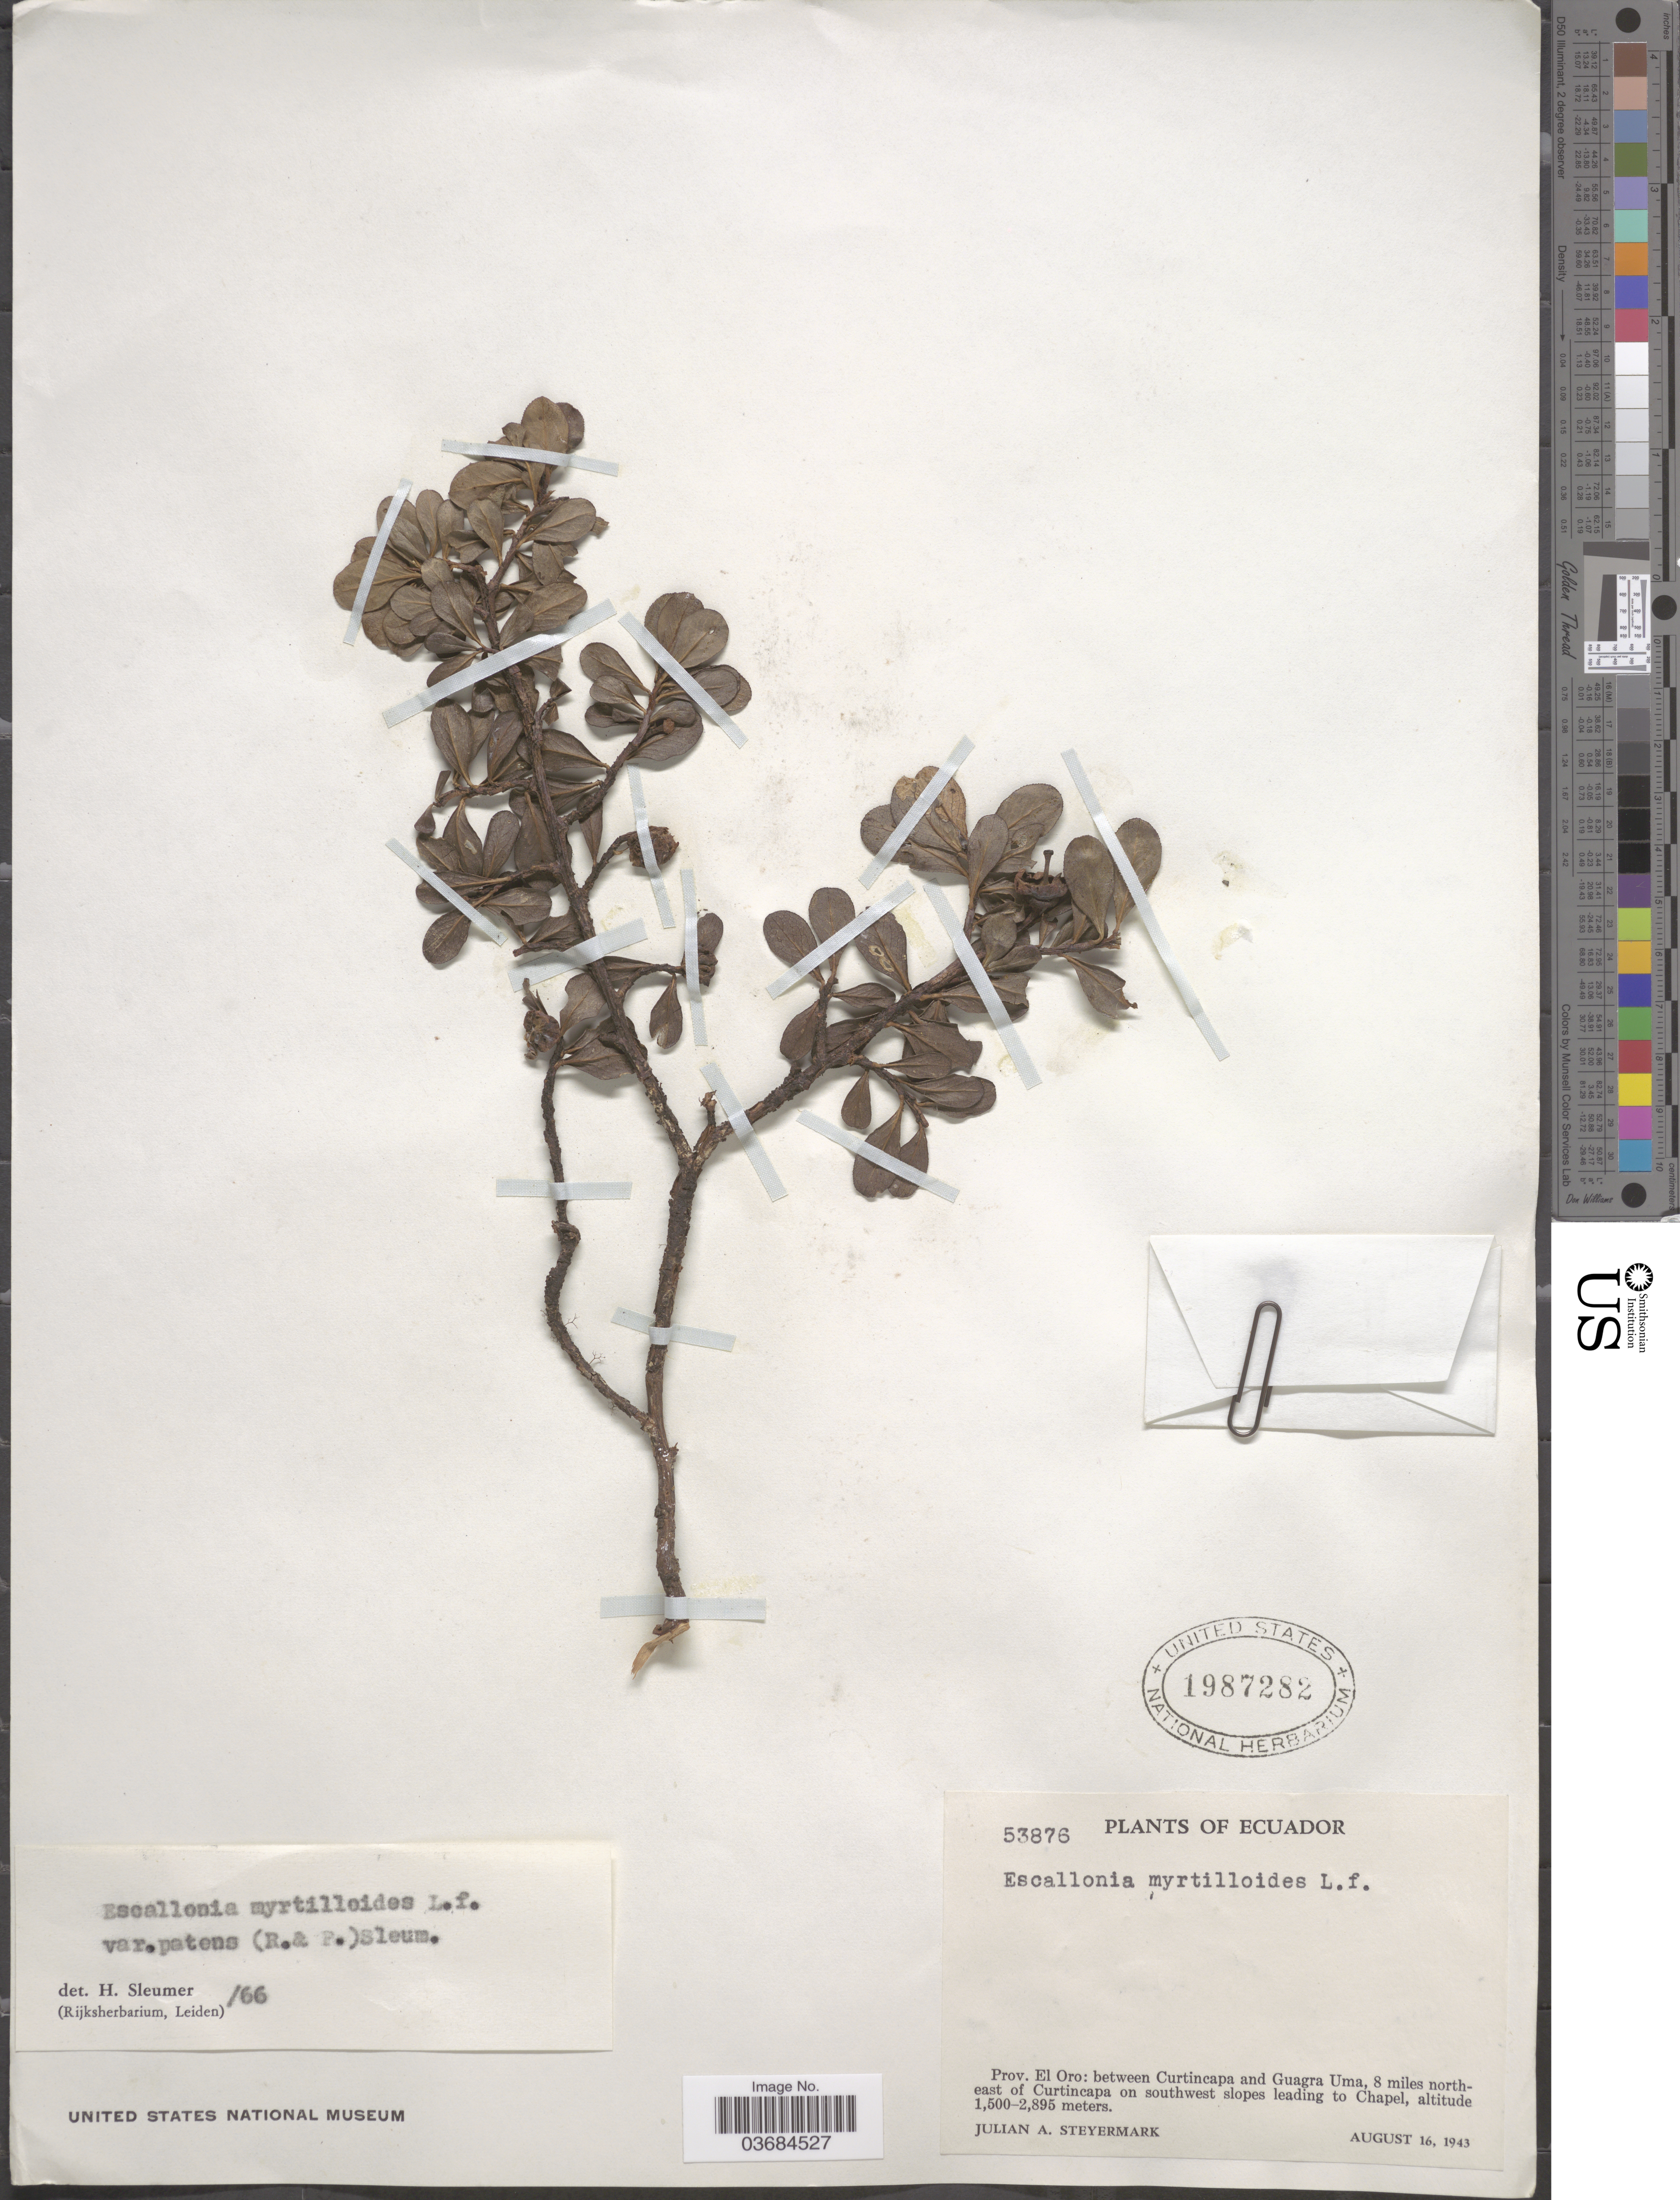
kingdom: Plantae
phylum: Tracheophyta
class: Magnoliopsida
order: Escalloniales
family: Escalloniaceae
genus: Escallonia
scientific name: Escallonia myrtilloides var. patens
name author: (Ruiz & Pavón) Sleumer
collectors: J. Steyermark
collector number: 53876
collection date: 1943-08-16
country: Ecuador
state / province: El Oro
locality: Between Curtincapa and Guagra Uma, 8 miles northeast of Curtincapa on southwest slopes leading to Chapel.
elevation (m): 1500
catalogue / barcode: US 1987282